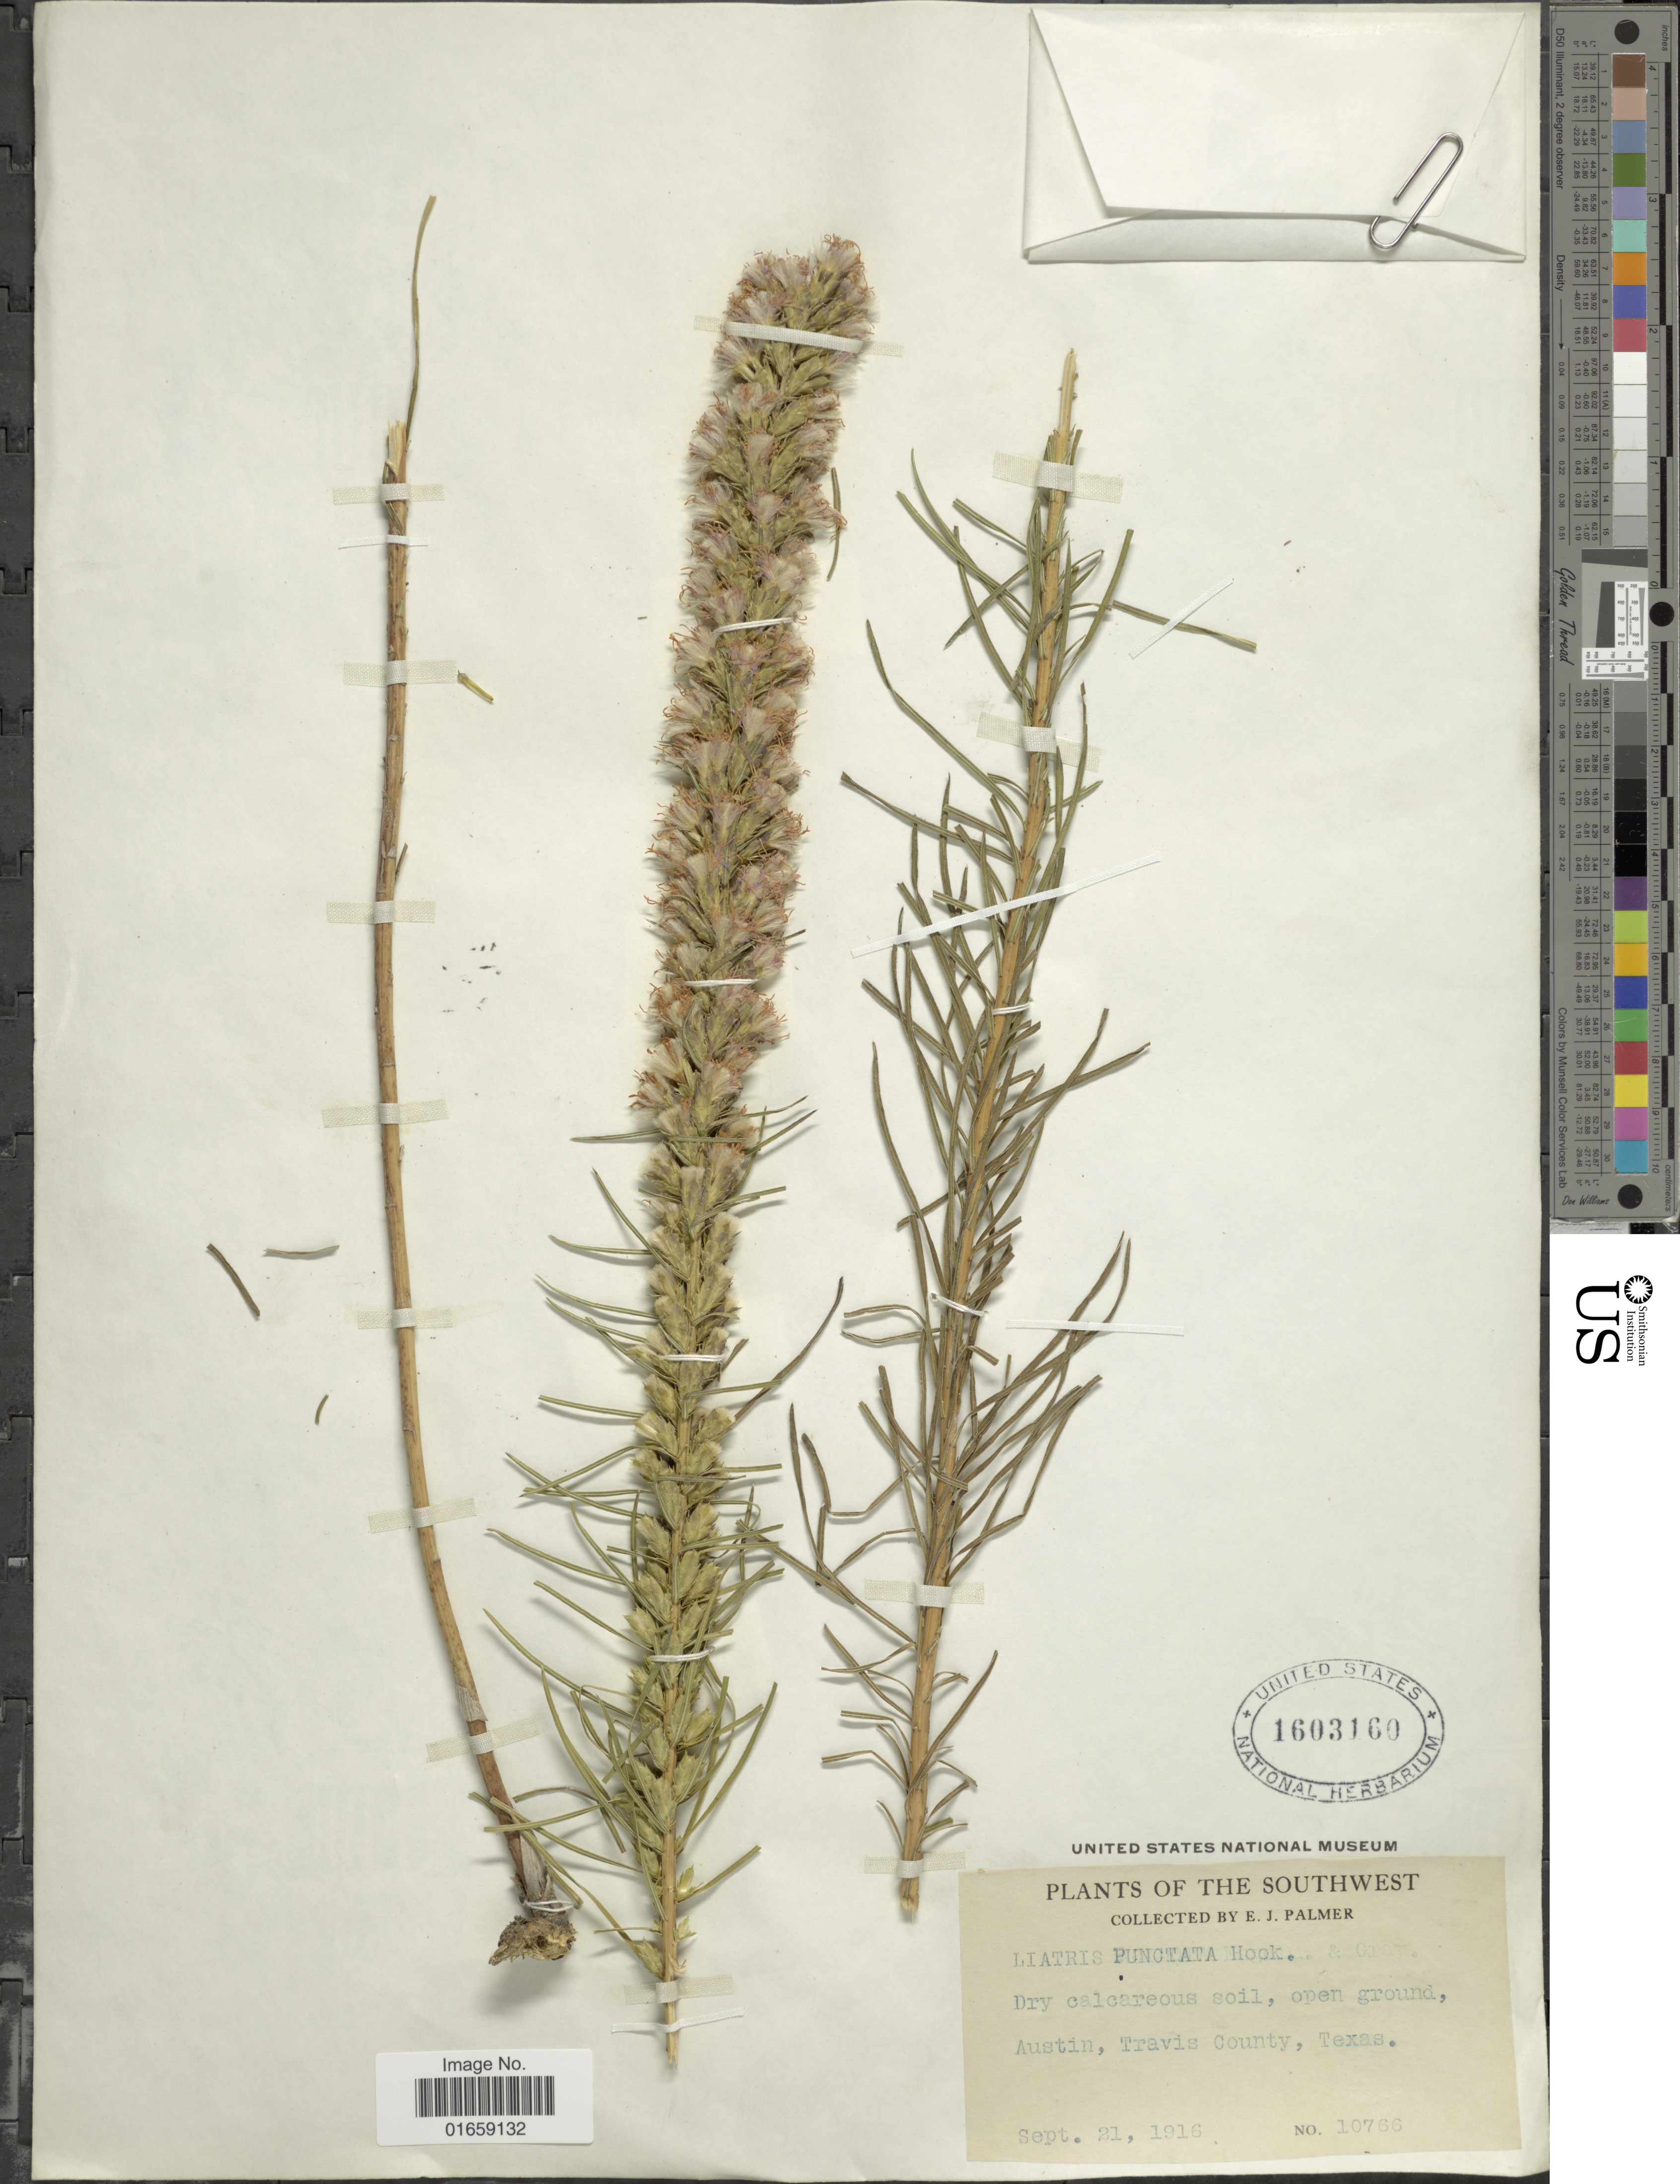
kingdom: Plantae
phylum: Tracheophyta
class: Magnoliopsida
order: Asterales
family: Asteraceae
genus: Liatris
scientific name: Liatris punctata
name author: Hook.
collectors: E. J. Palmer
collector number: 10766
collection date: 1916-09-21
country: United States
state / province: Texas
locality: The Southwest, Austin, Travis County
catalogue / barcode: US 1603160